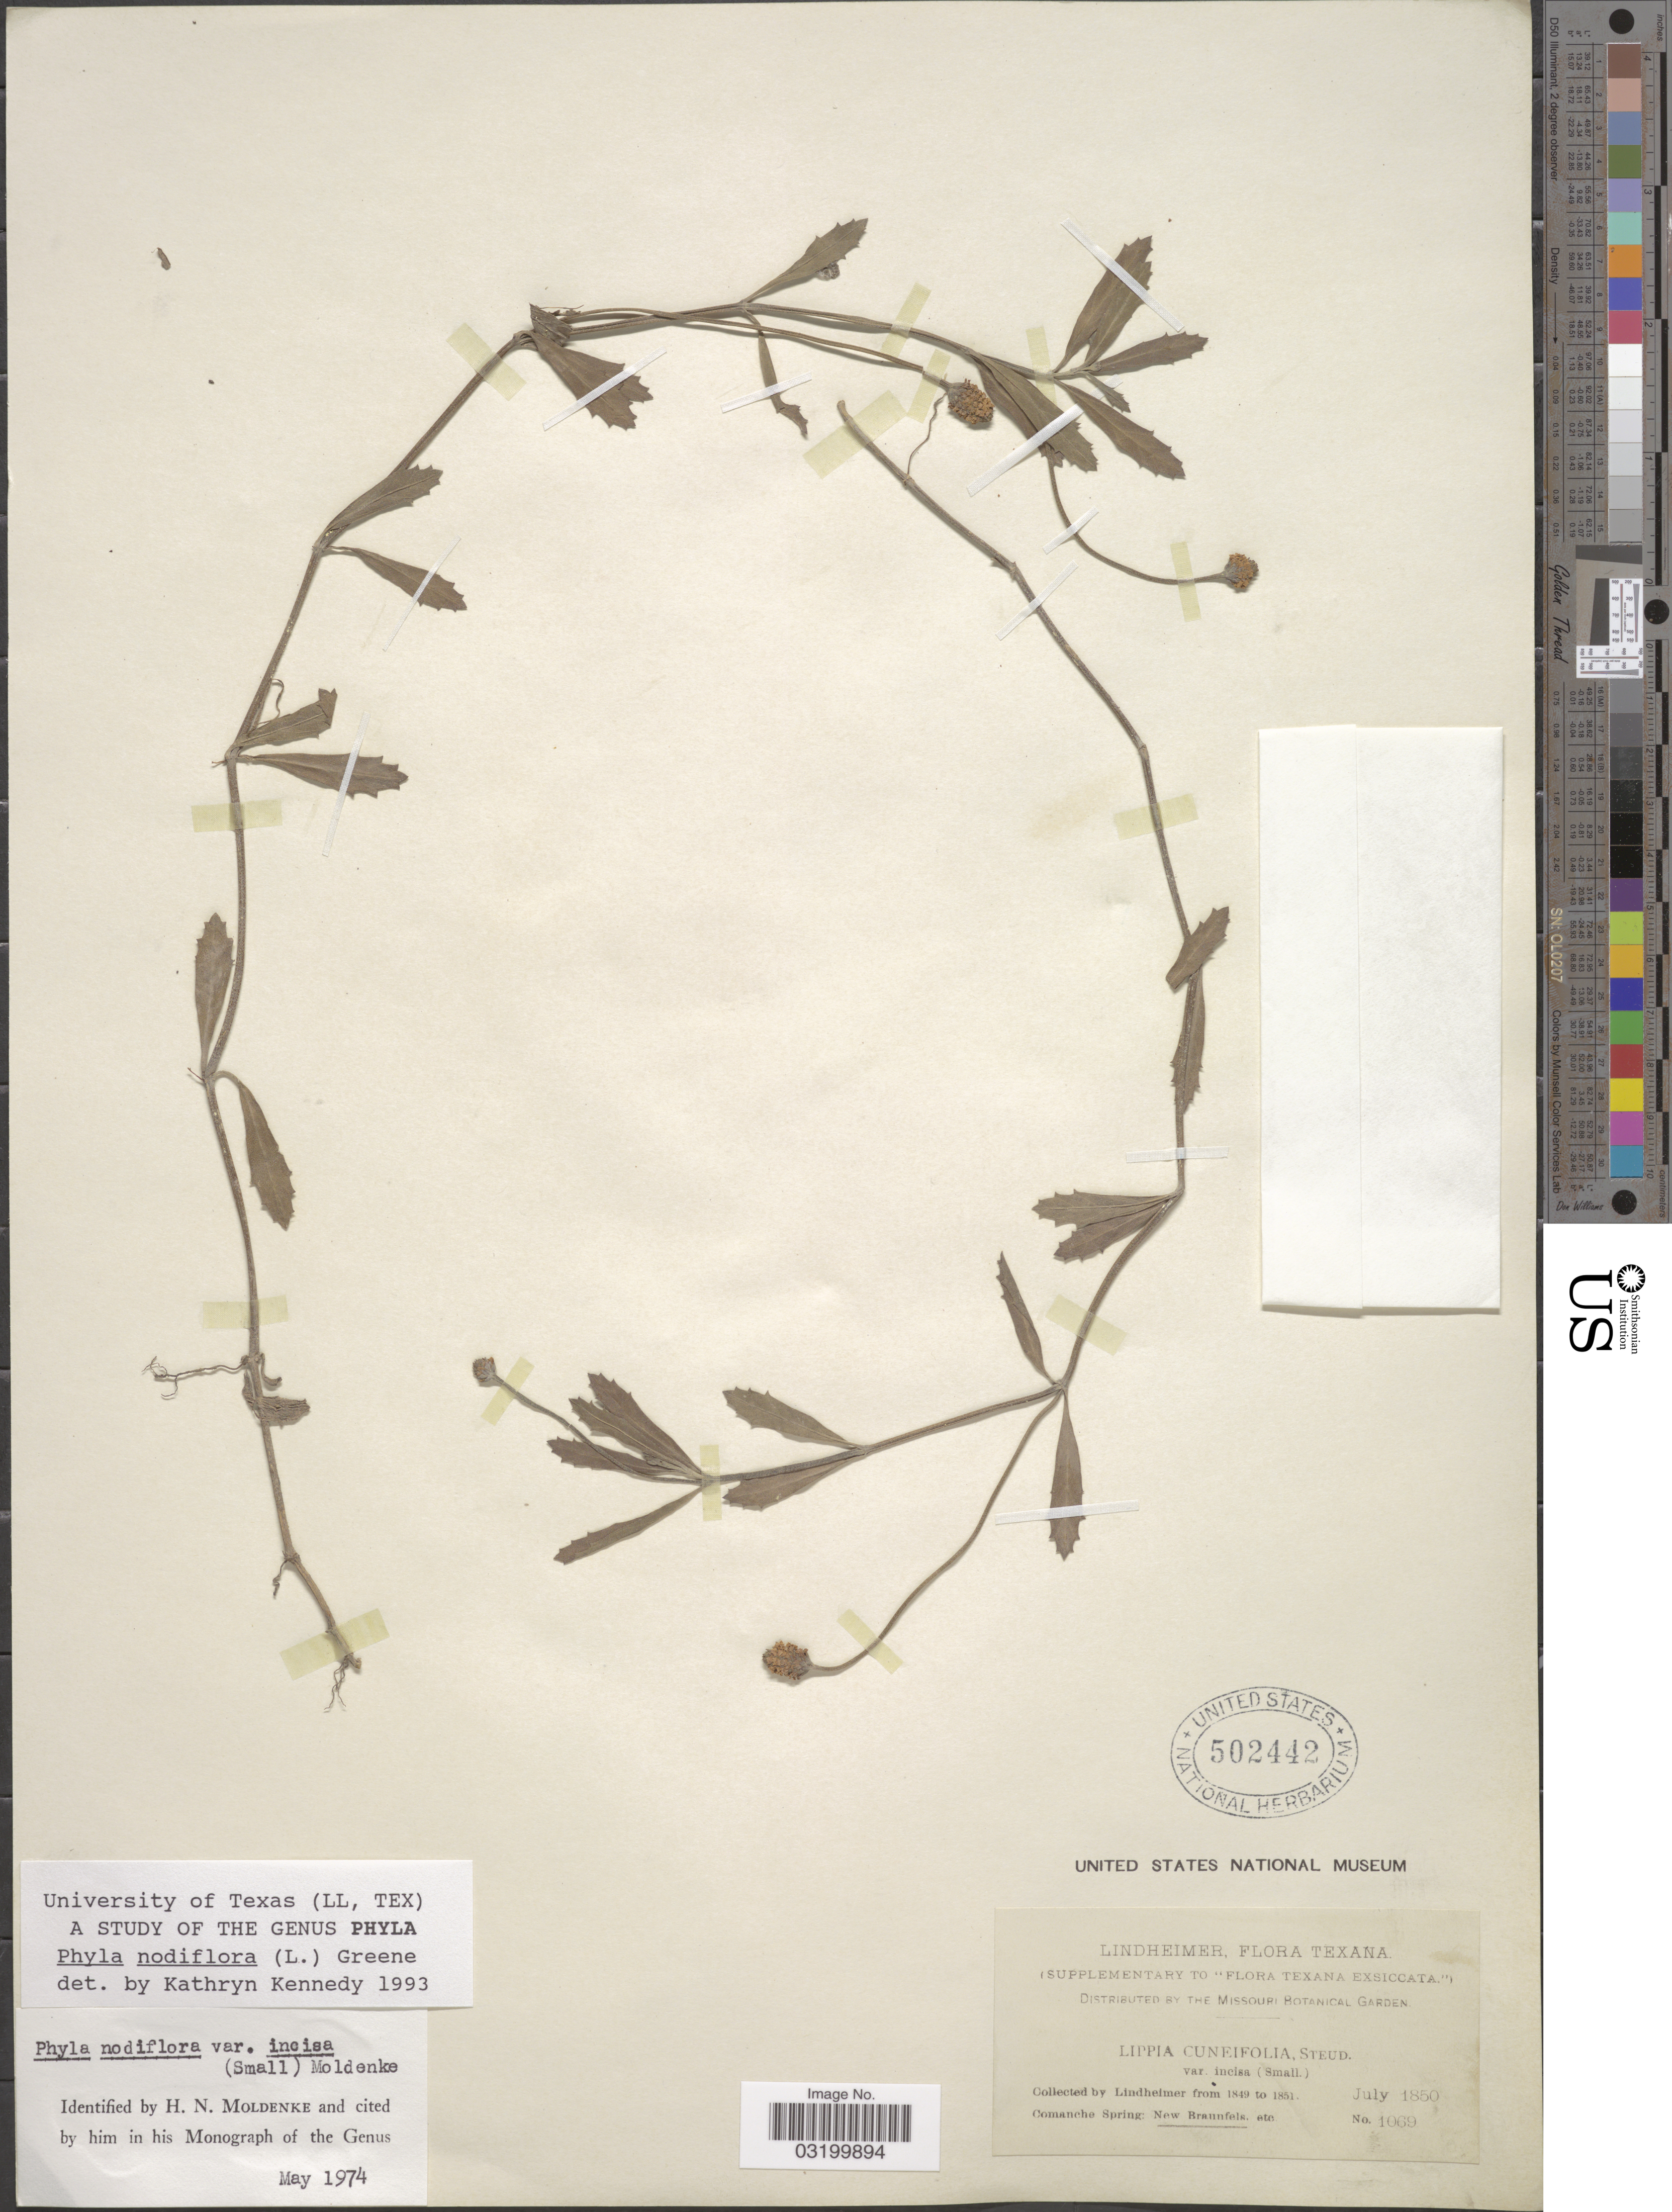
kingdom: Plantae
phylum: Tracheophyta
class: Magnoliopsida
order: Lamiales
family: Verbenaceae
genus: Phyla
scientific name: Phyla nodiflora var. nodiflora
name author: (L.) Greene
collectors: -. Lindheimer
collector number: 1069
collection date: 1850-07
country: United States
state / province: Texas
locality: Texana. Comanche Spring: New Braunfels, etc.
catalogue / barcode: US 502442